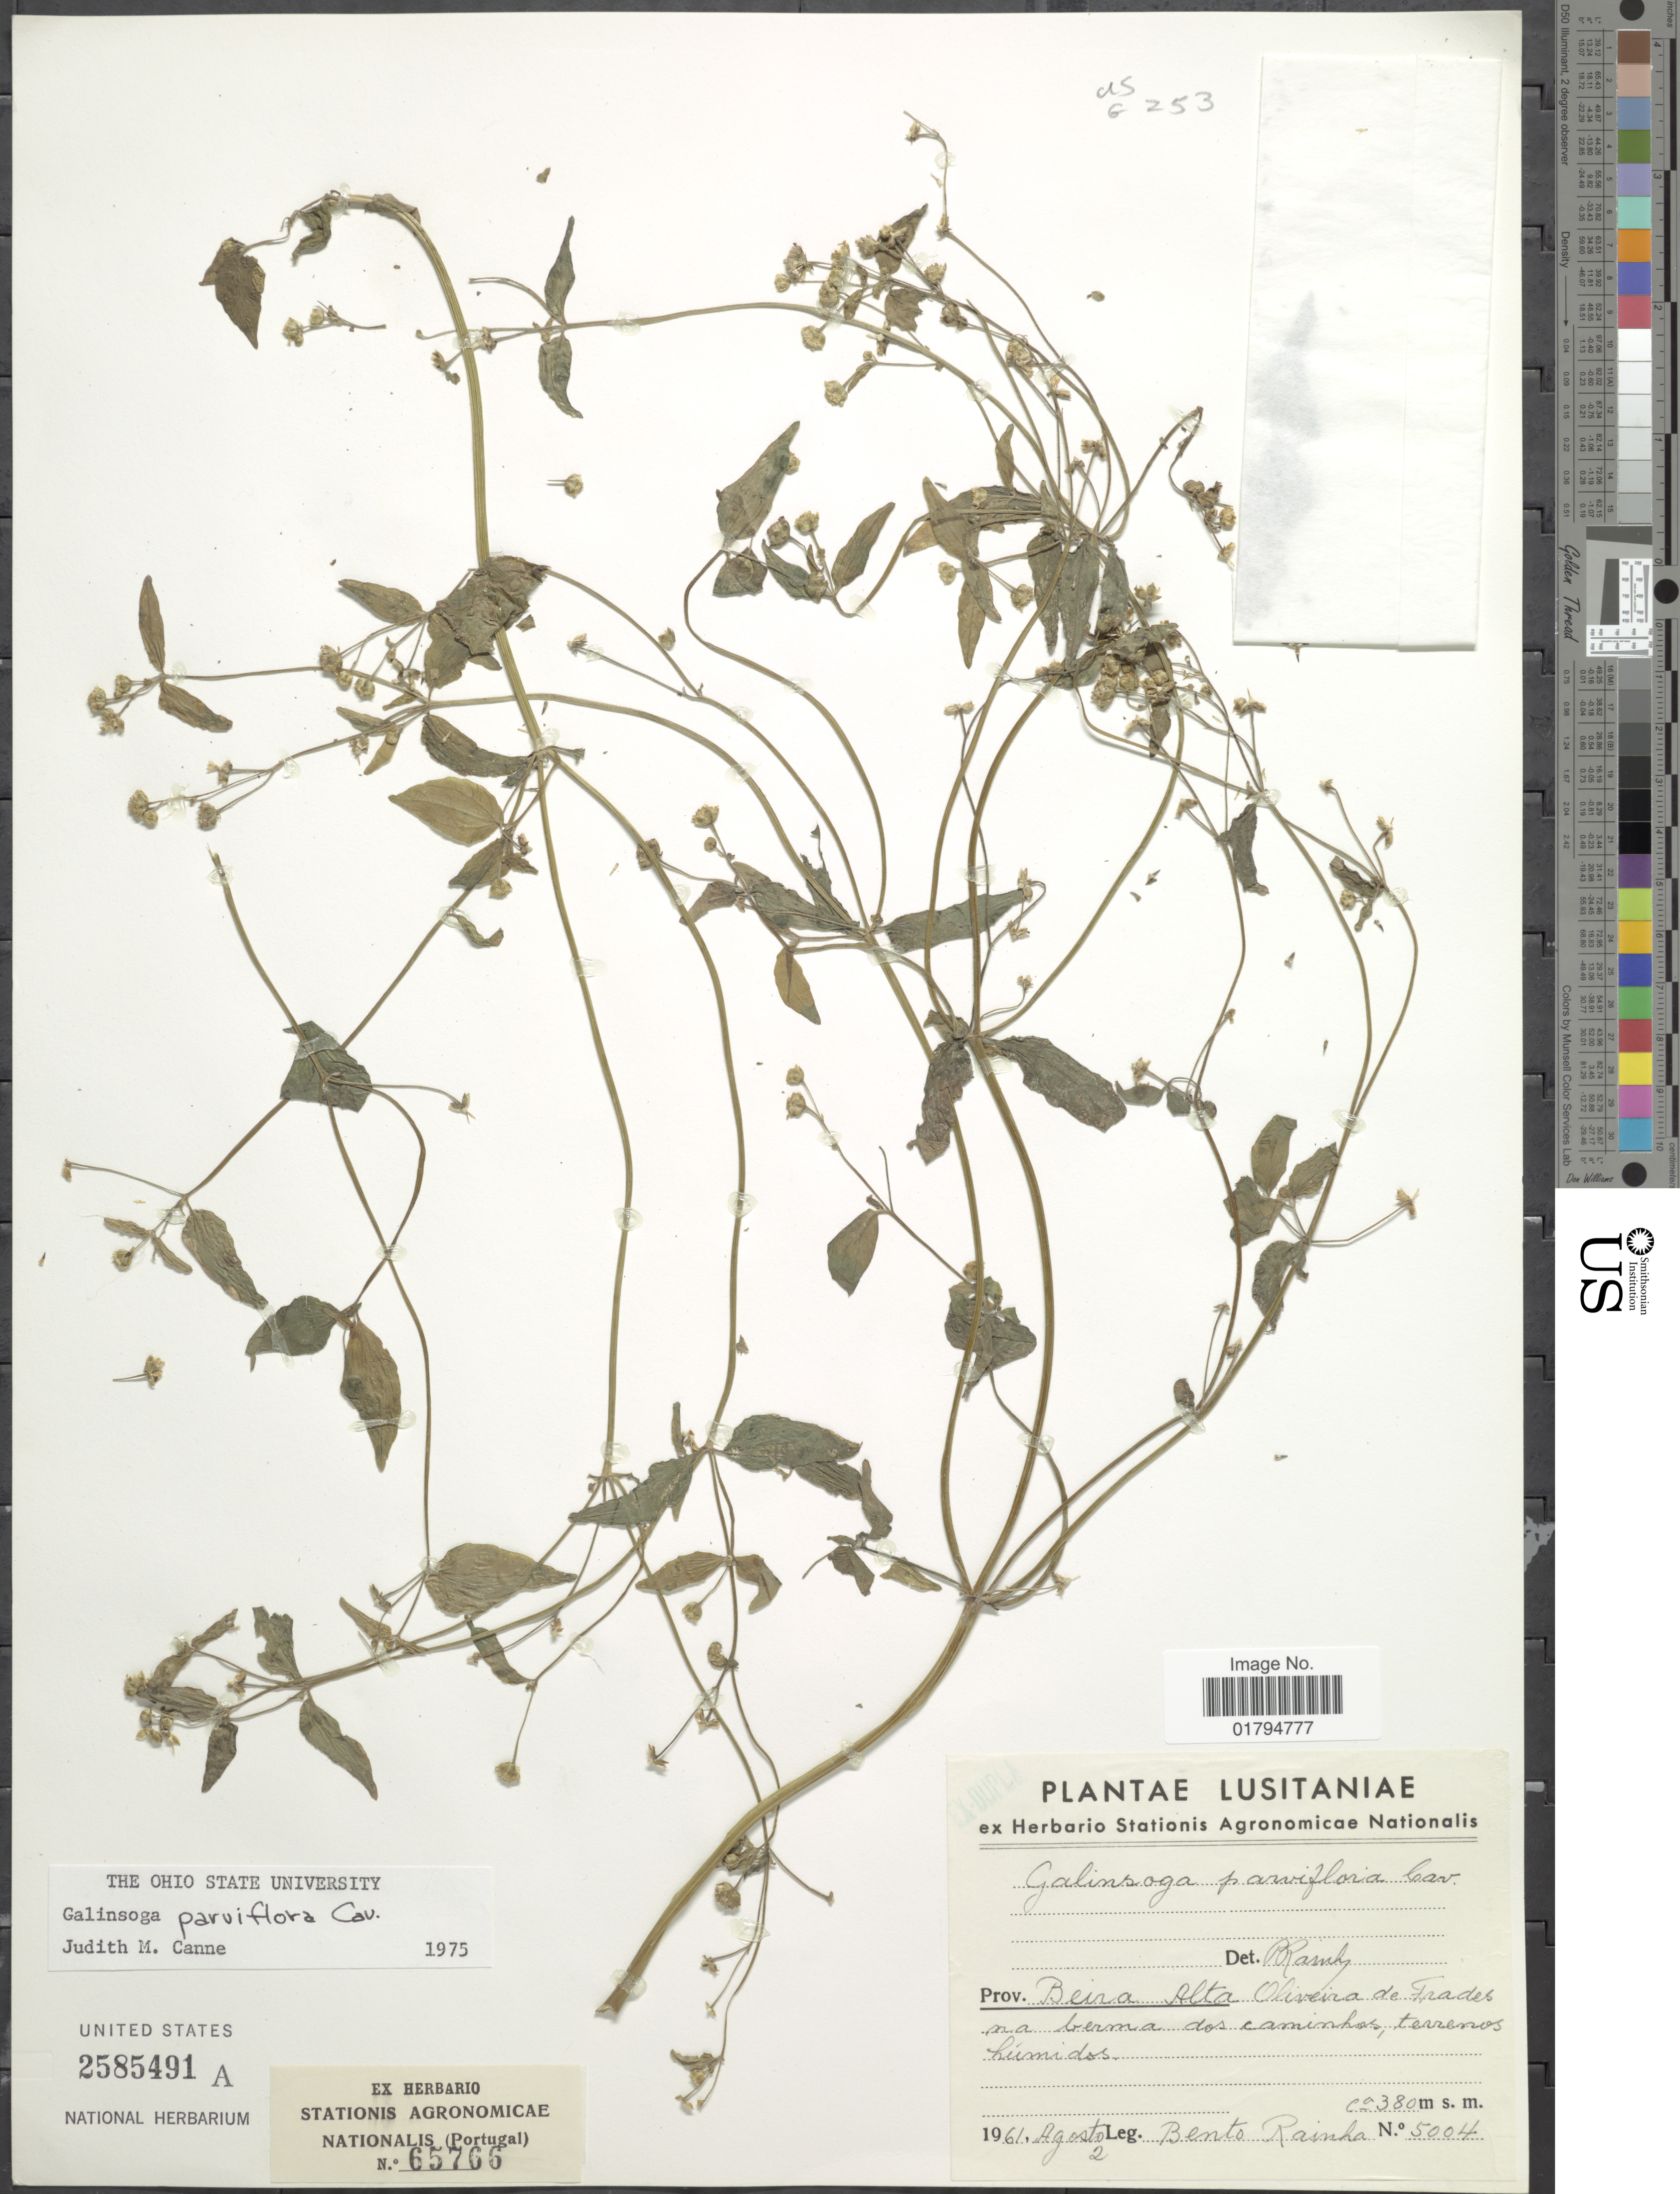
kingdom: Plantae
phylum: Tracheophyta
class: Magnoliopsida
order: Asterales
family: Asteraceae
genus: Galinsoga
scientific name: Galinsoga parviflora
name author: Cav.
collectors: B. Rainha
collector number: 5004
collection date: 1961-08-02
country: Portugal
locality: Prov. Beira Alta Oliveira de Frades na berma dos caminhos, terrenso humidos [interpreted]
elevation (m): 380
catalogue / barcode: US 2585491A